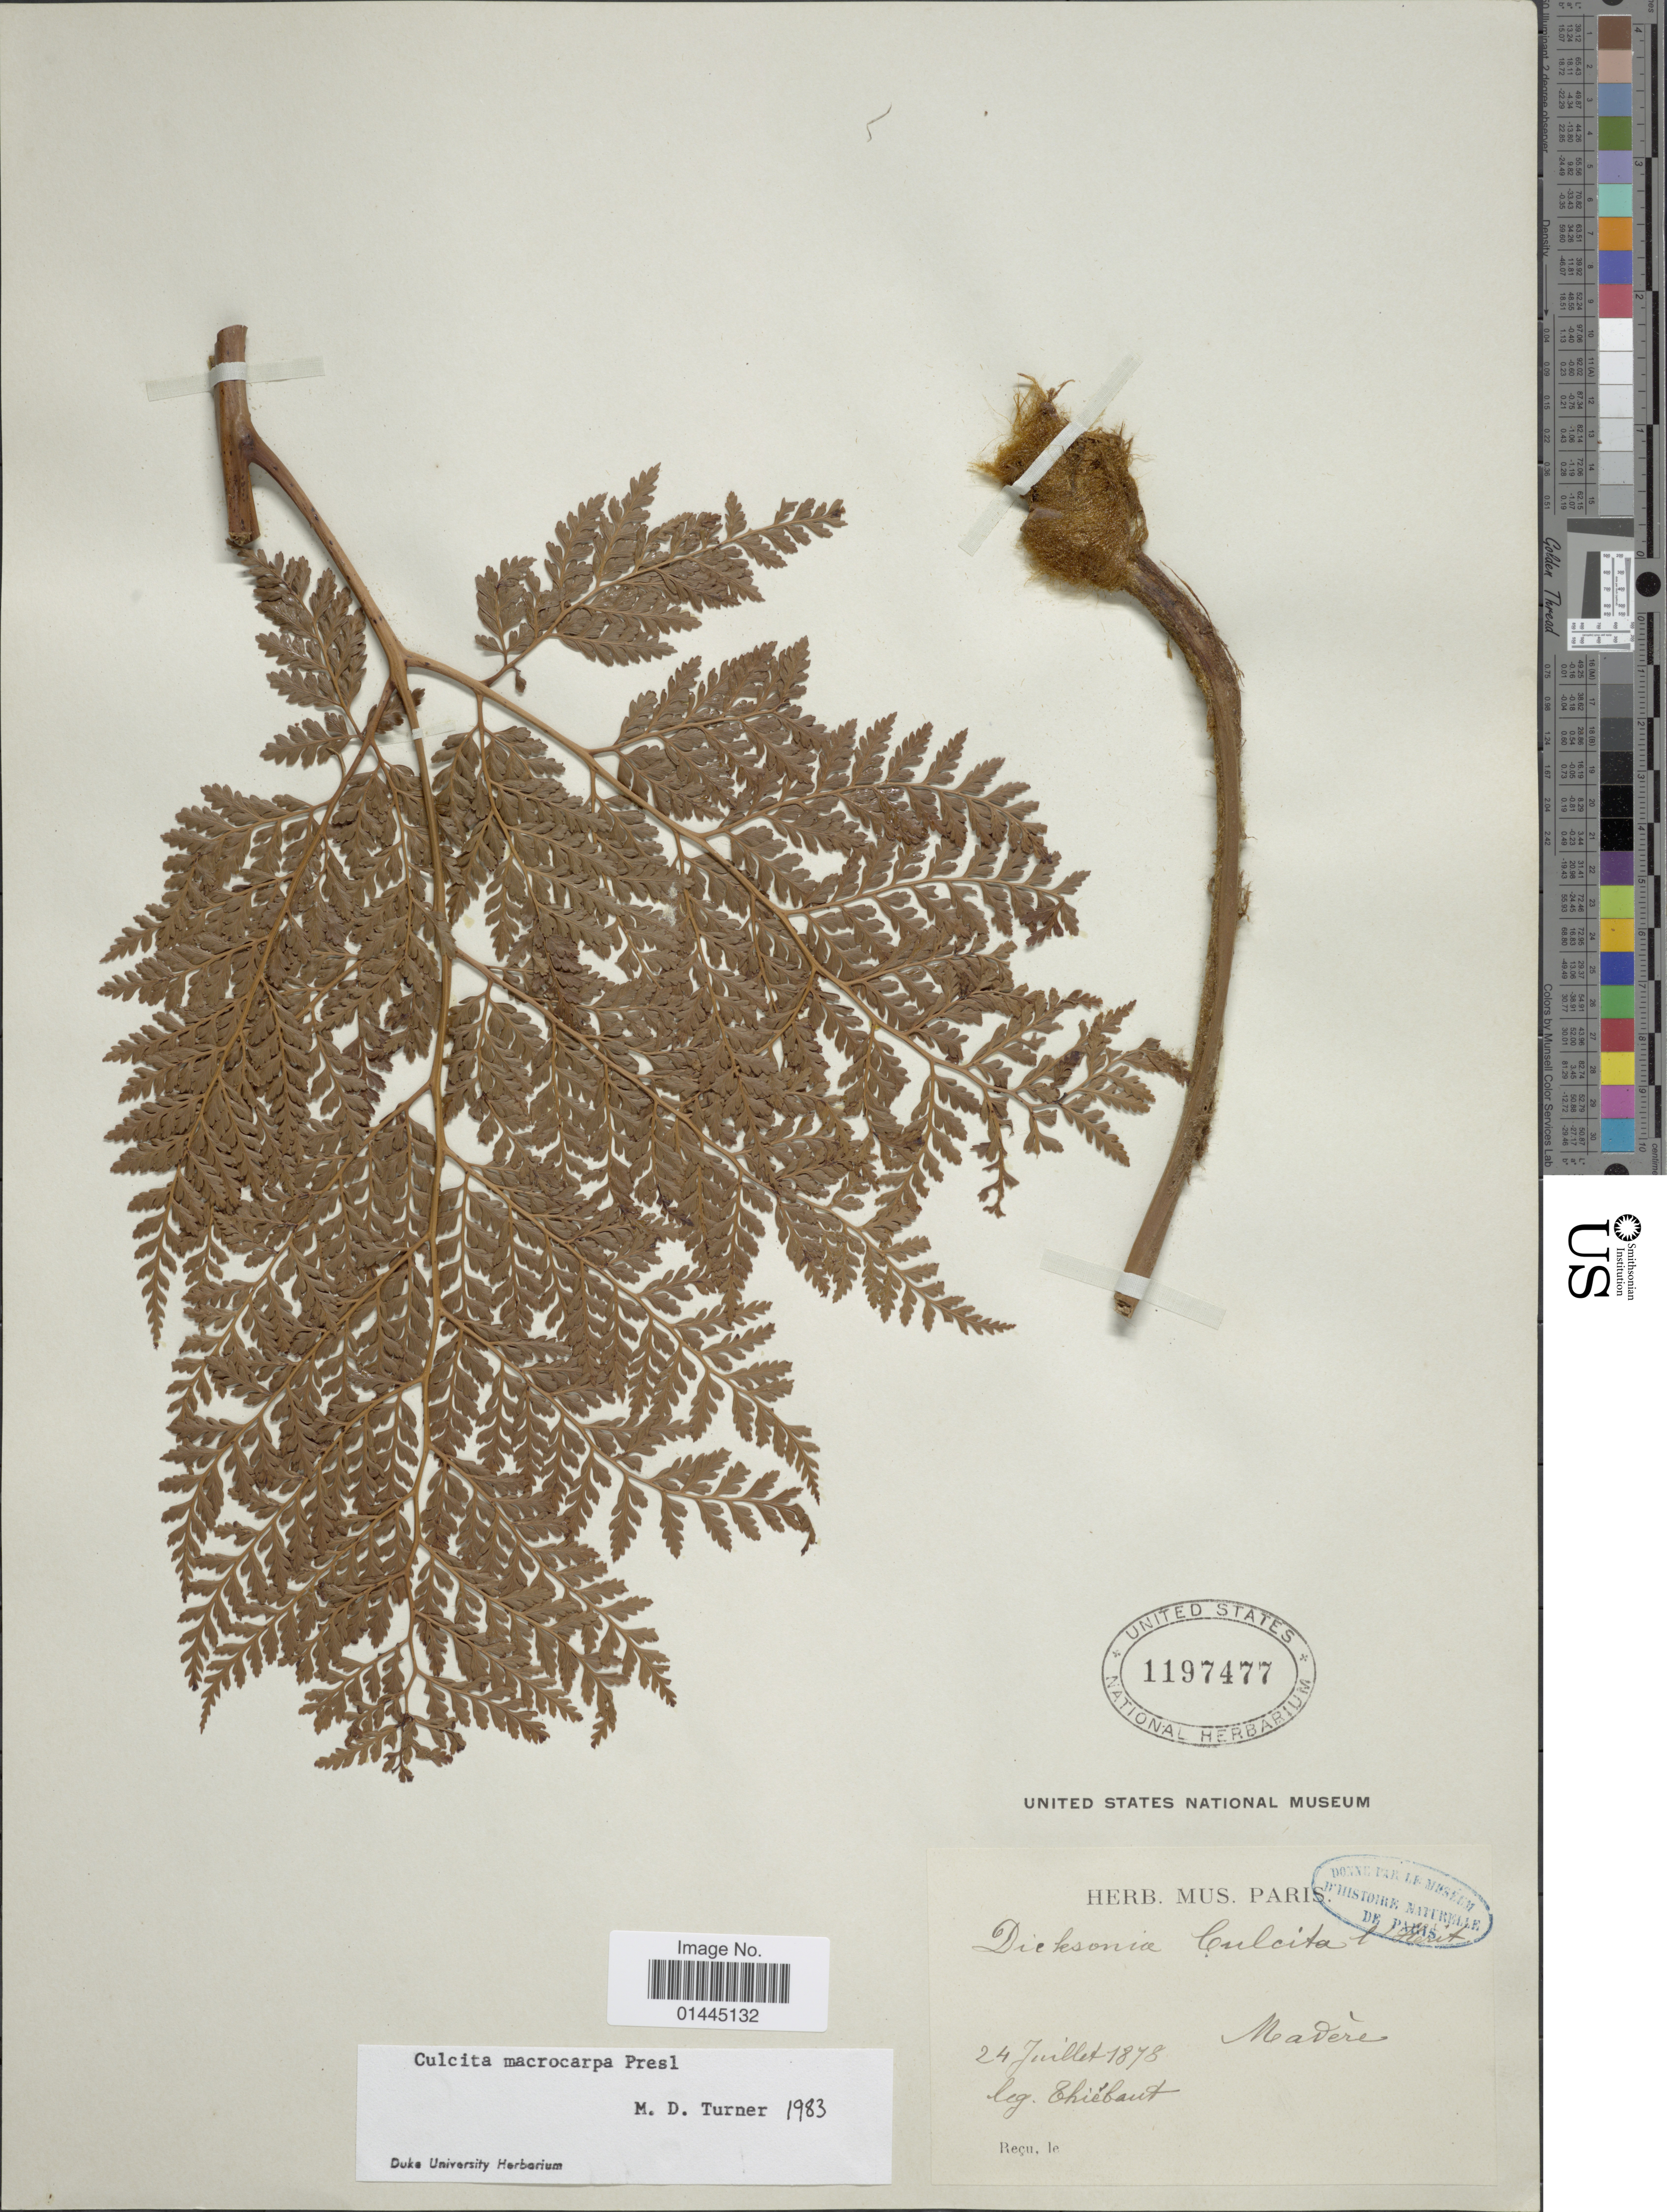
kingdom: Plantae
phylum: Tracheophyta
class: Polypodiopsida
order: Cyatheales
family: Culcitaceae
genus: Culcita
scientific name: Culcita macrocarpa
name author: C. Presl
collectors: -. Thiebaut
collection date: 1878-07-24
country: Portugal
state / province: Madeira (Aut. Reg.)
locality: Madere.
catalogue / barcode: US 1197477